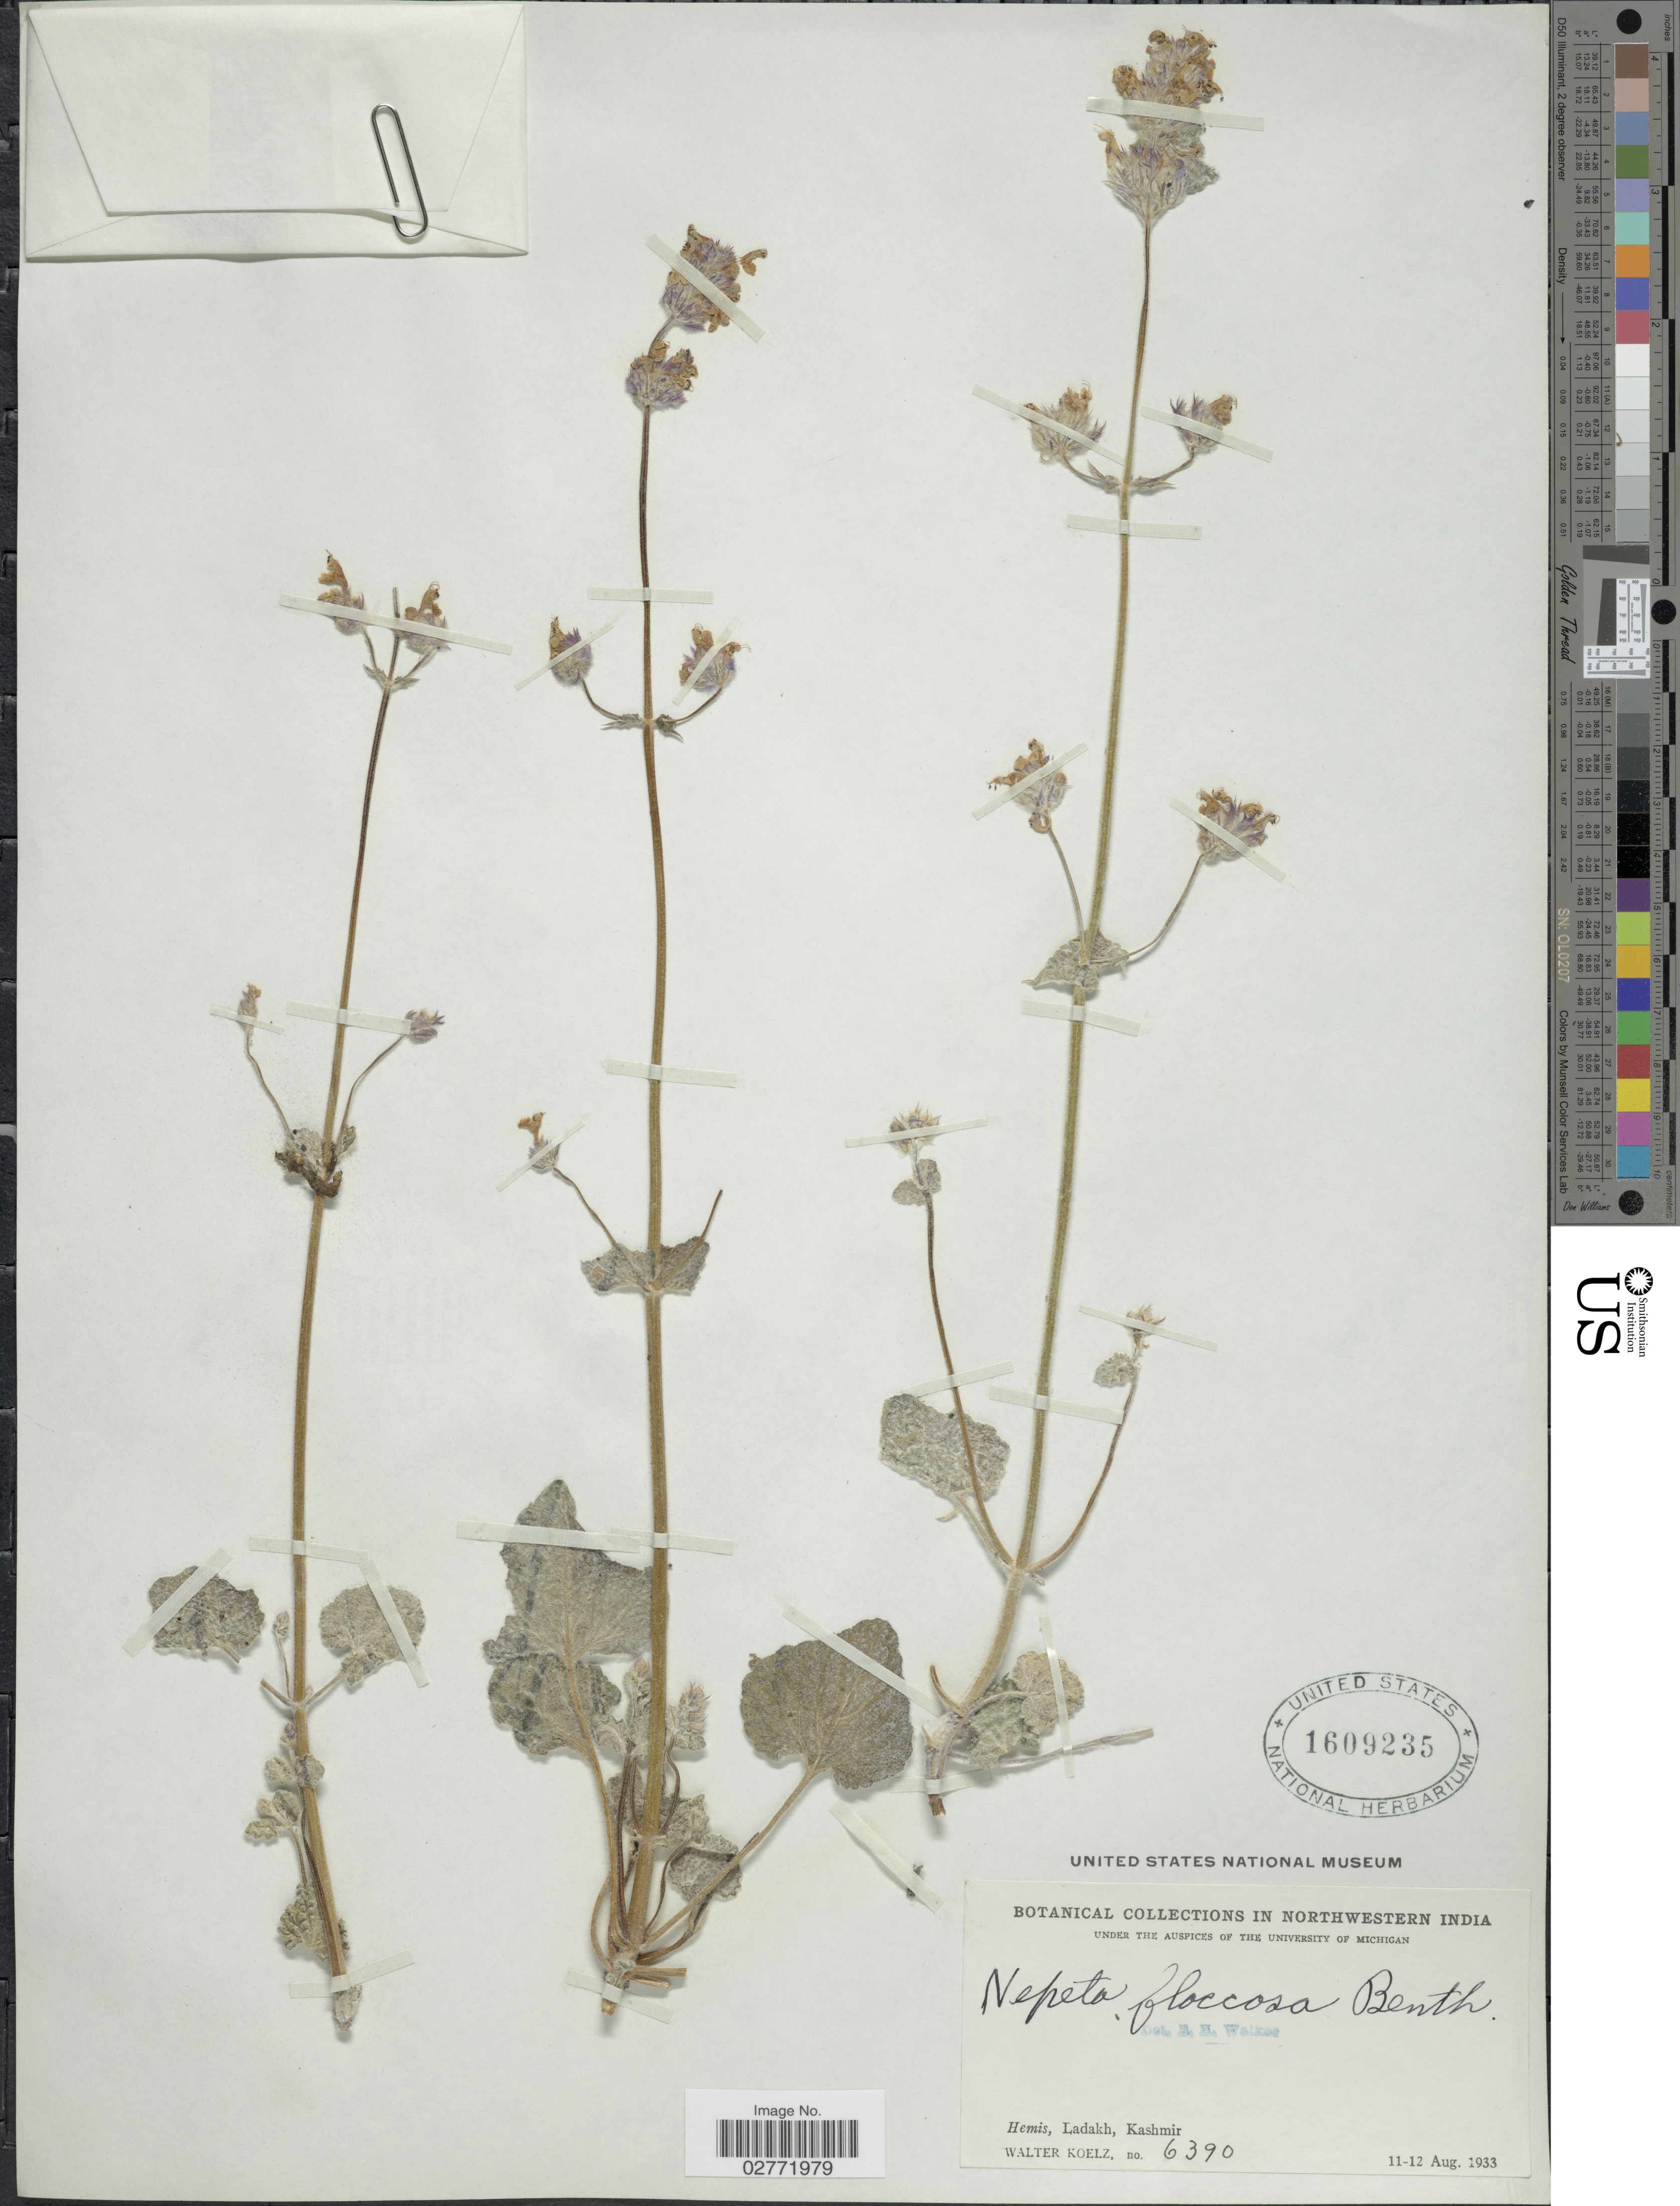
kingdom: Plantae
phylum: Tracheophyta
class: Magnoliopsida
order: Lamiales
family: Lamiaceae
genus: Nepeta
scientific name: Nepeta floccosa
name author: Benth.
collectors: W. N. Koelz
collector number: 6390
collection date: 1933-08-11/1933-08-12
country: India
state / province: Jammu and Kashmir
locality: Northwestern India, Hemis, Ladakh, Kashmir.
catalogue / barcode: US 1609235